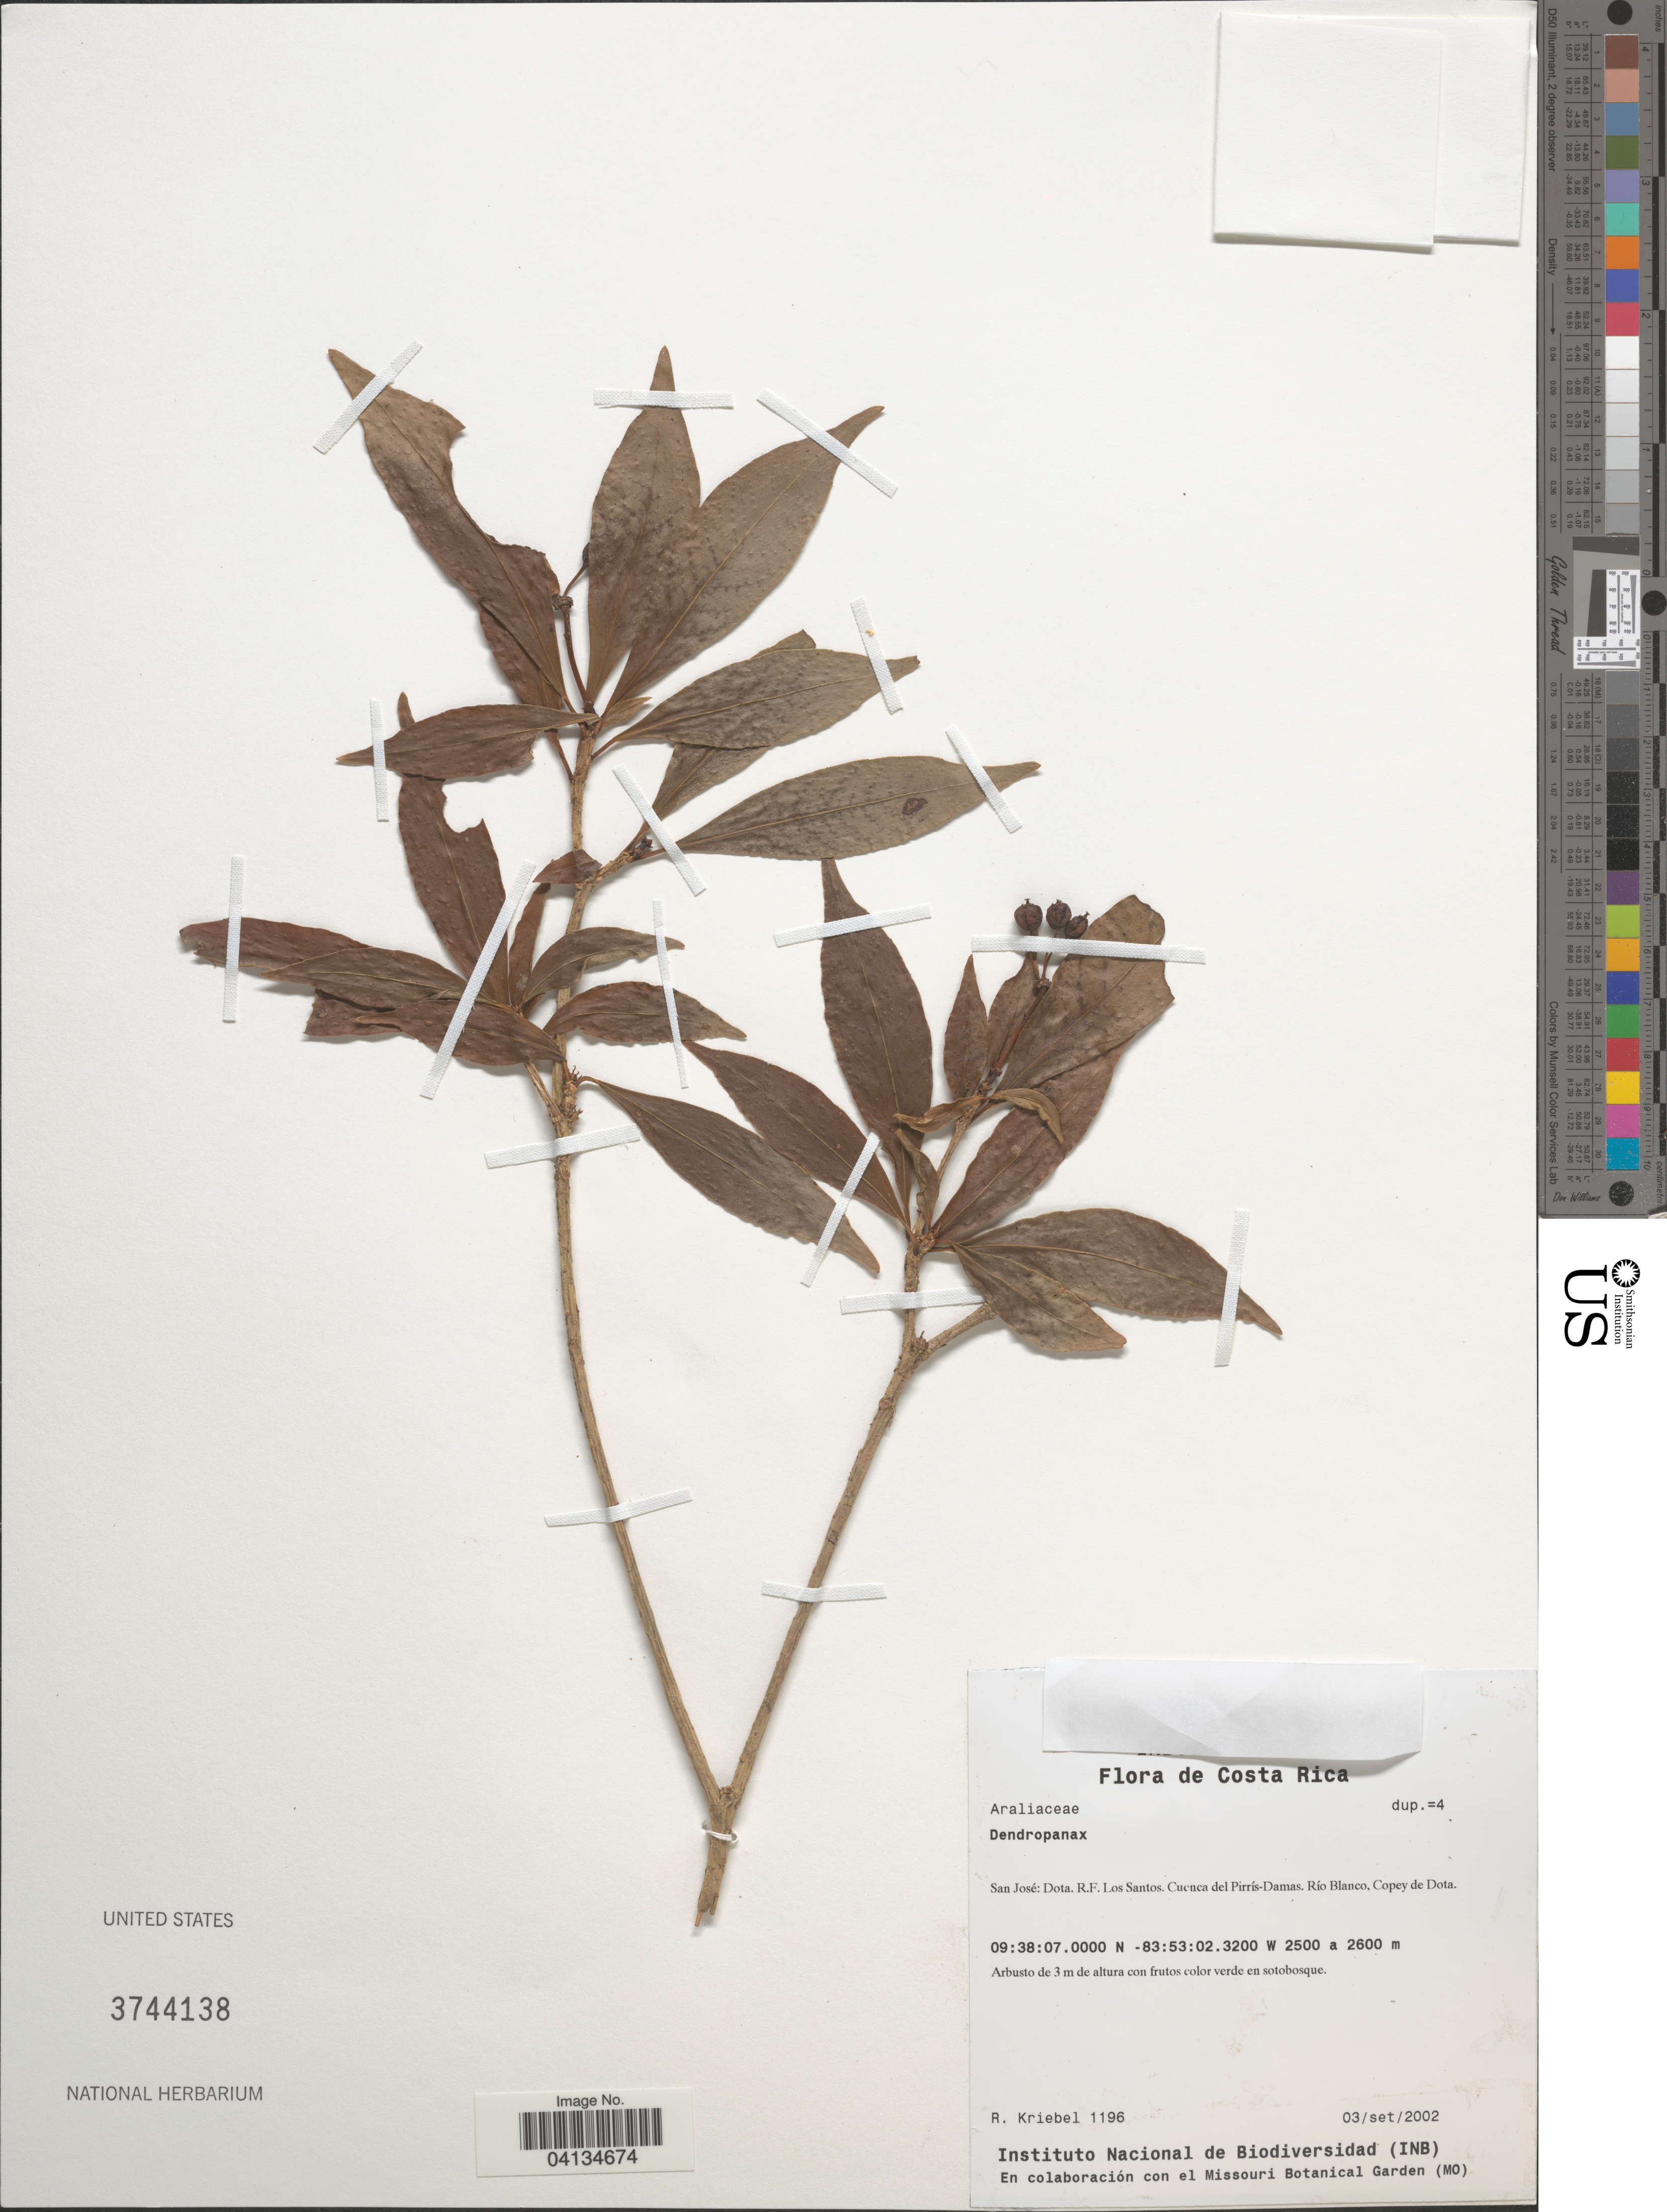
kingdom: Plantae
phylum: Tracheophyta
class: Magnoliopsida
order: Apiales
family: Araliaceae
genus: Dendropanax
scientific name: Dendropanax sp.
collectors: R. Kriebel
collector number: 1196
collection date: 2002-09-03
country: Costa Rica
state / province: San José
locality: Dota. R.F. Los Santos. Cuenca del Pirrís-Damas. Río Blanco, Copey de Dota.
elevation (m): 2500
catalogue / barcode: US 3744138